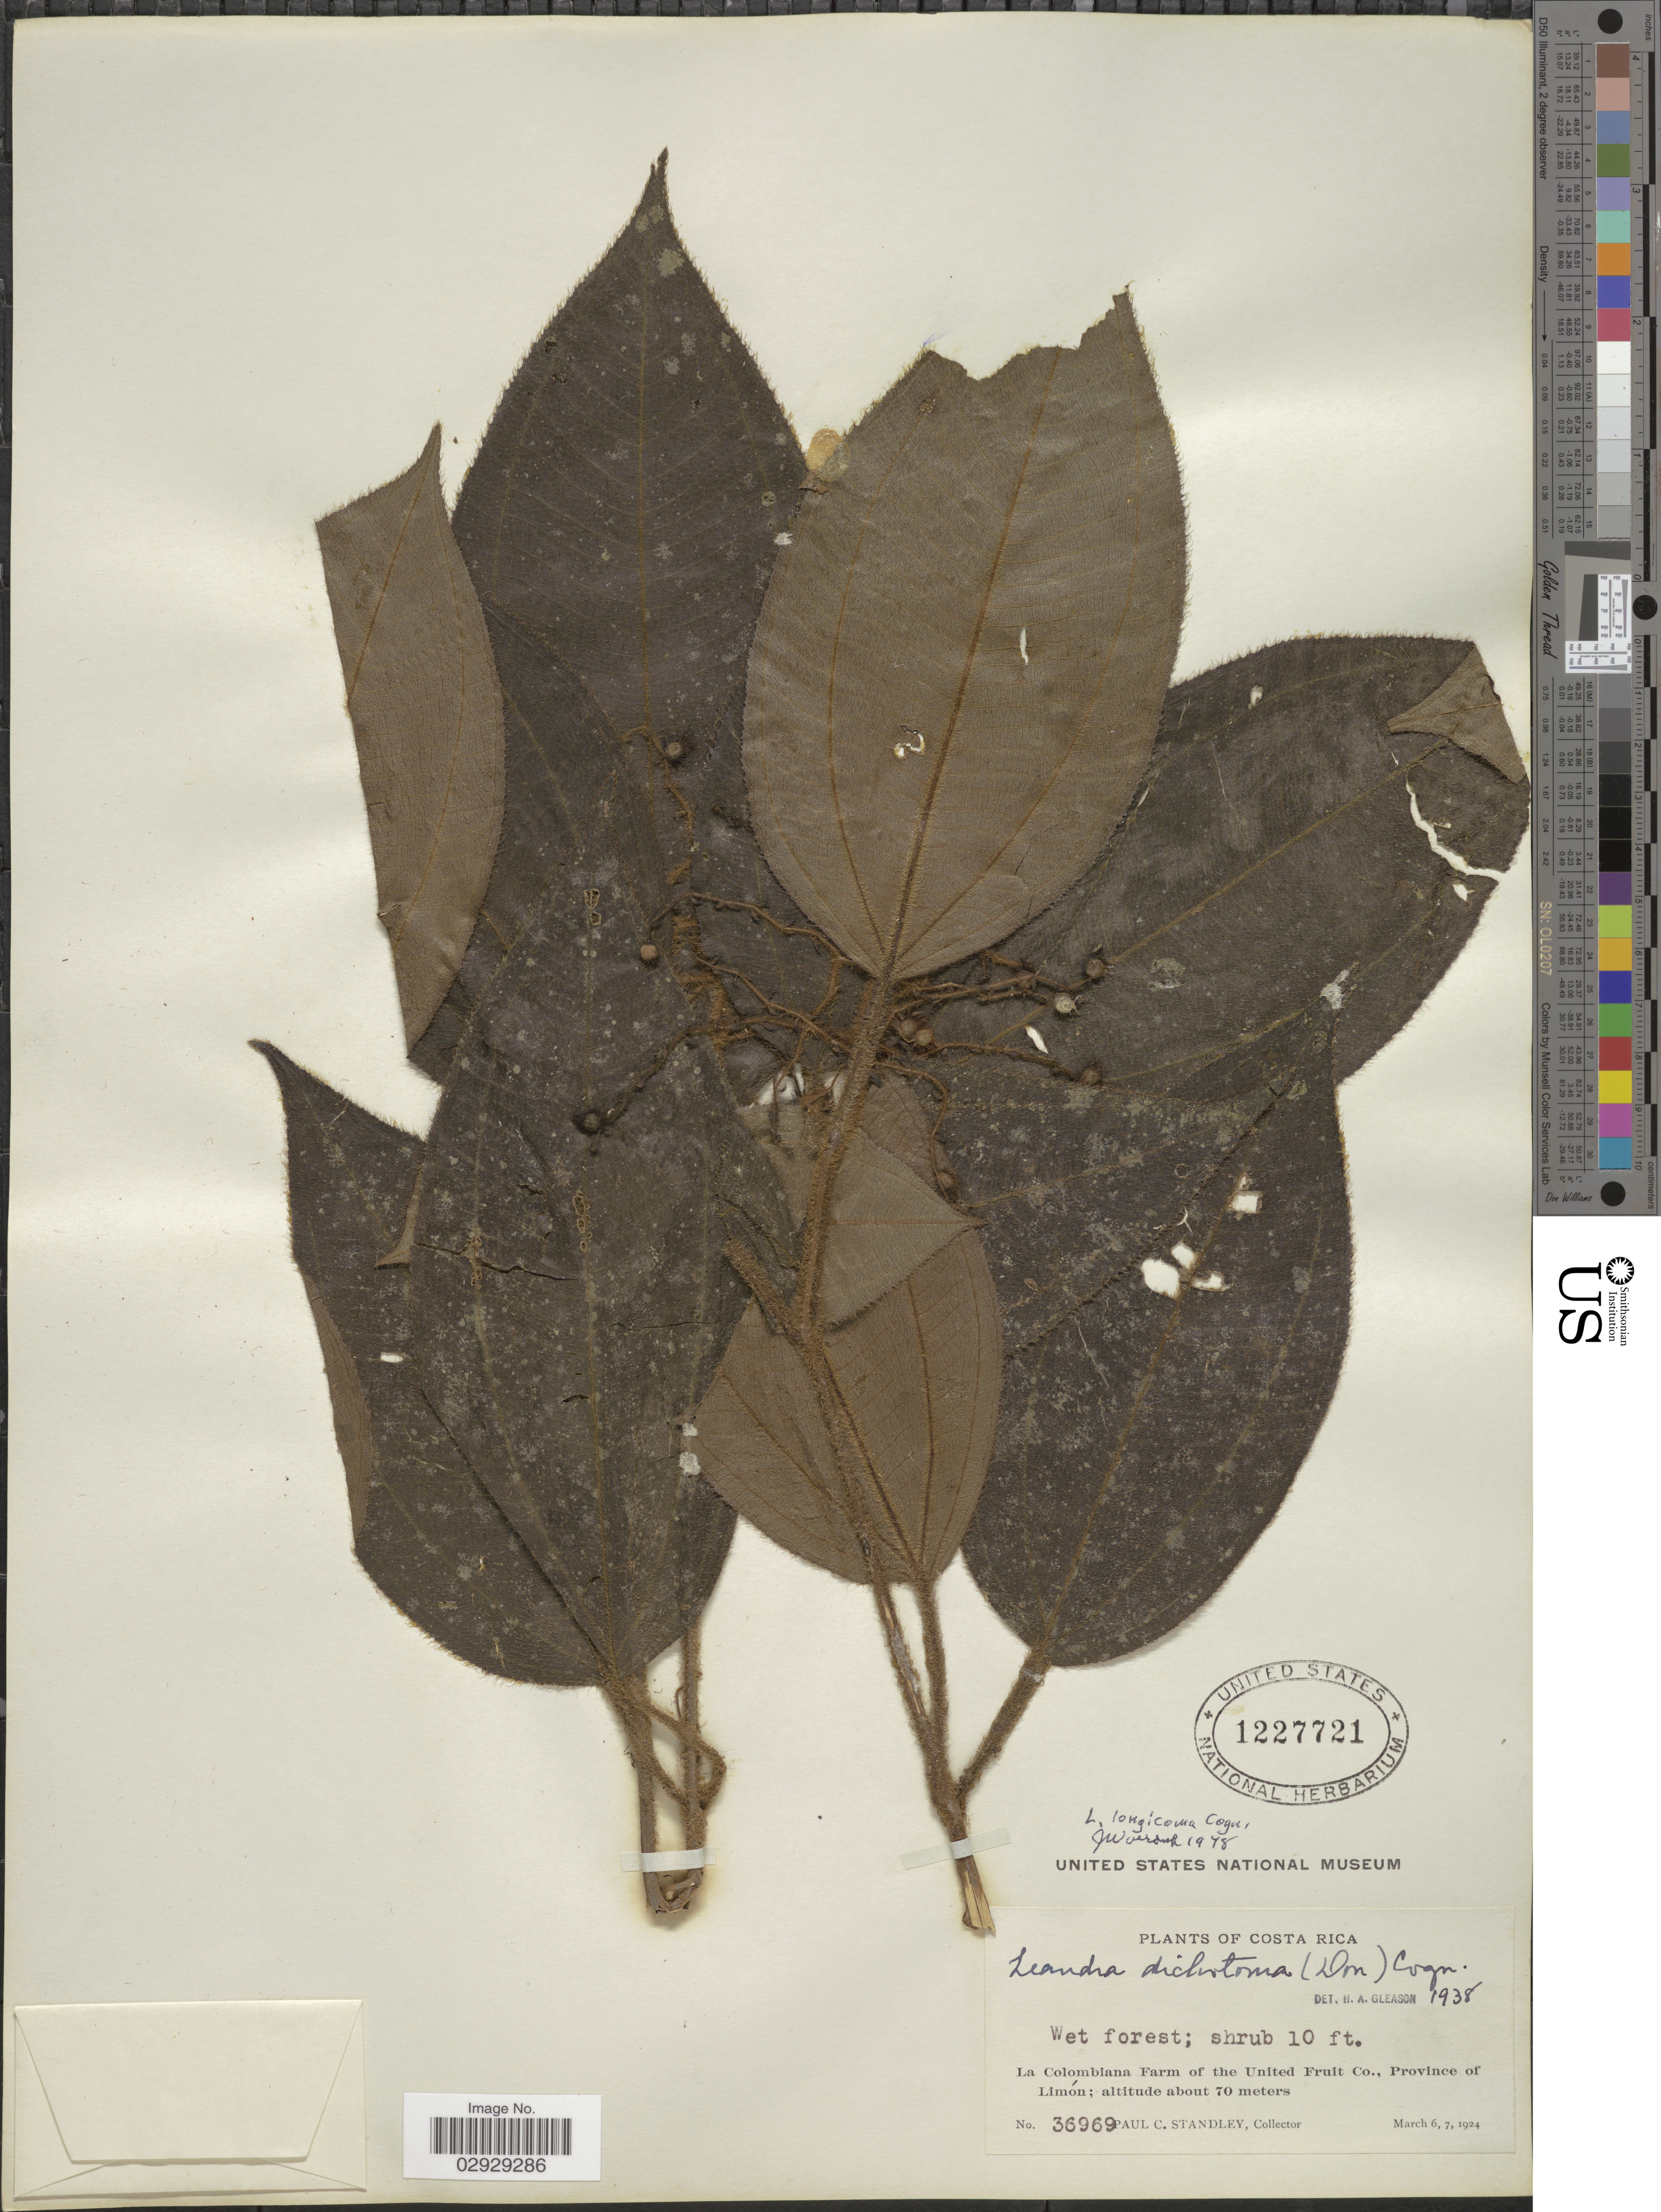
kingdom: Plantae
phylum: Tracheophyta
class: Magnoliopsida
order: Myrtales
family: Melastomataceae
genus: Leandra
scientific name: Leandra longicoma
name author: Cogn.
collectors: P. C. Standley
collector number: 36969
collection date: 1924-03-06/1924-03-07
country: Costa Rica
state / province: Limón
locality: La Colombiana Farm on the United Fruit Co.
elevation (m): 70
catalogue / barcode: US 1227721